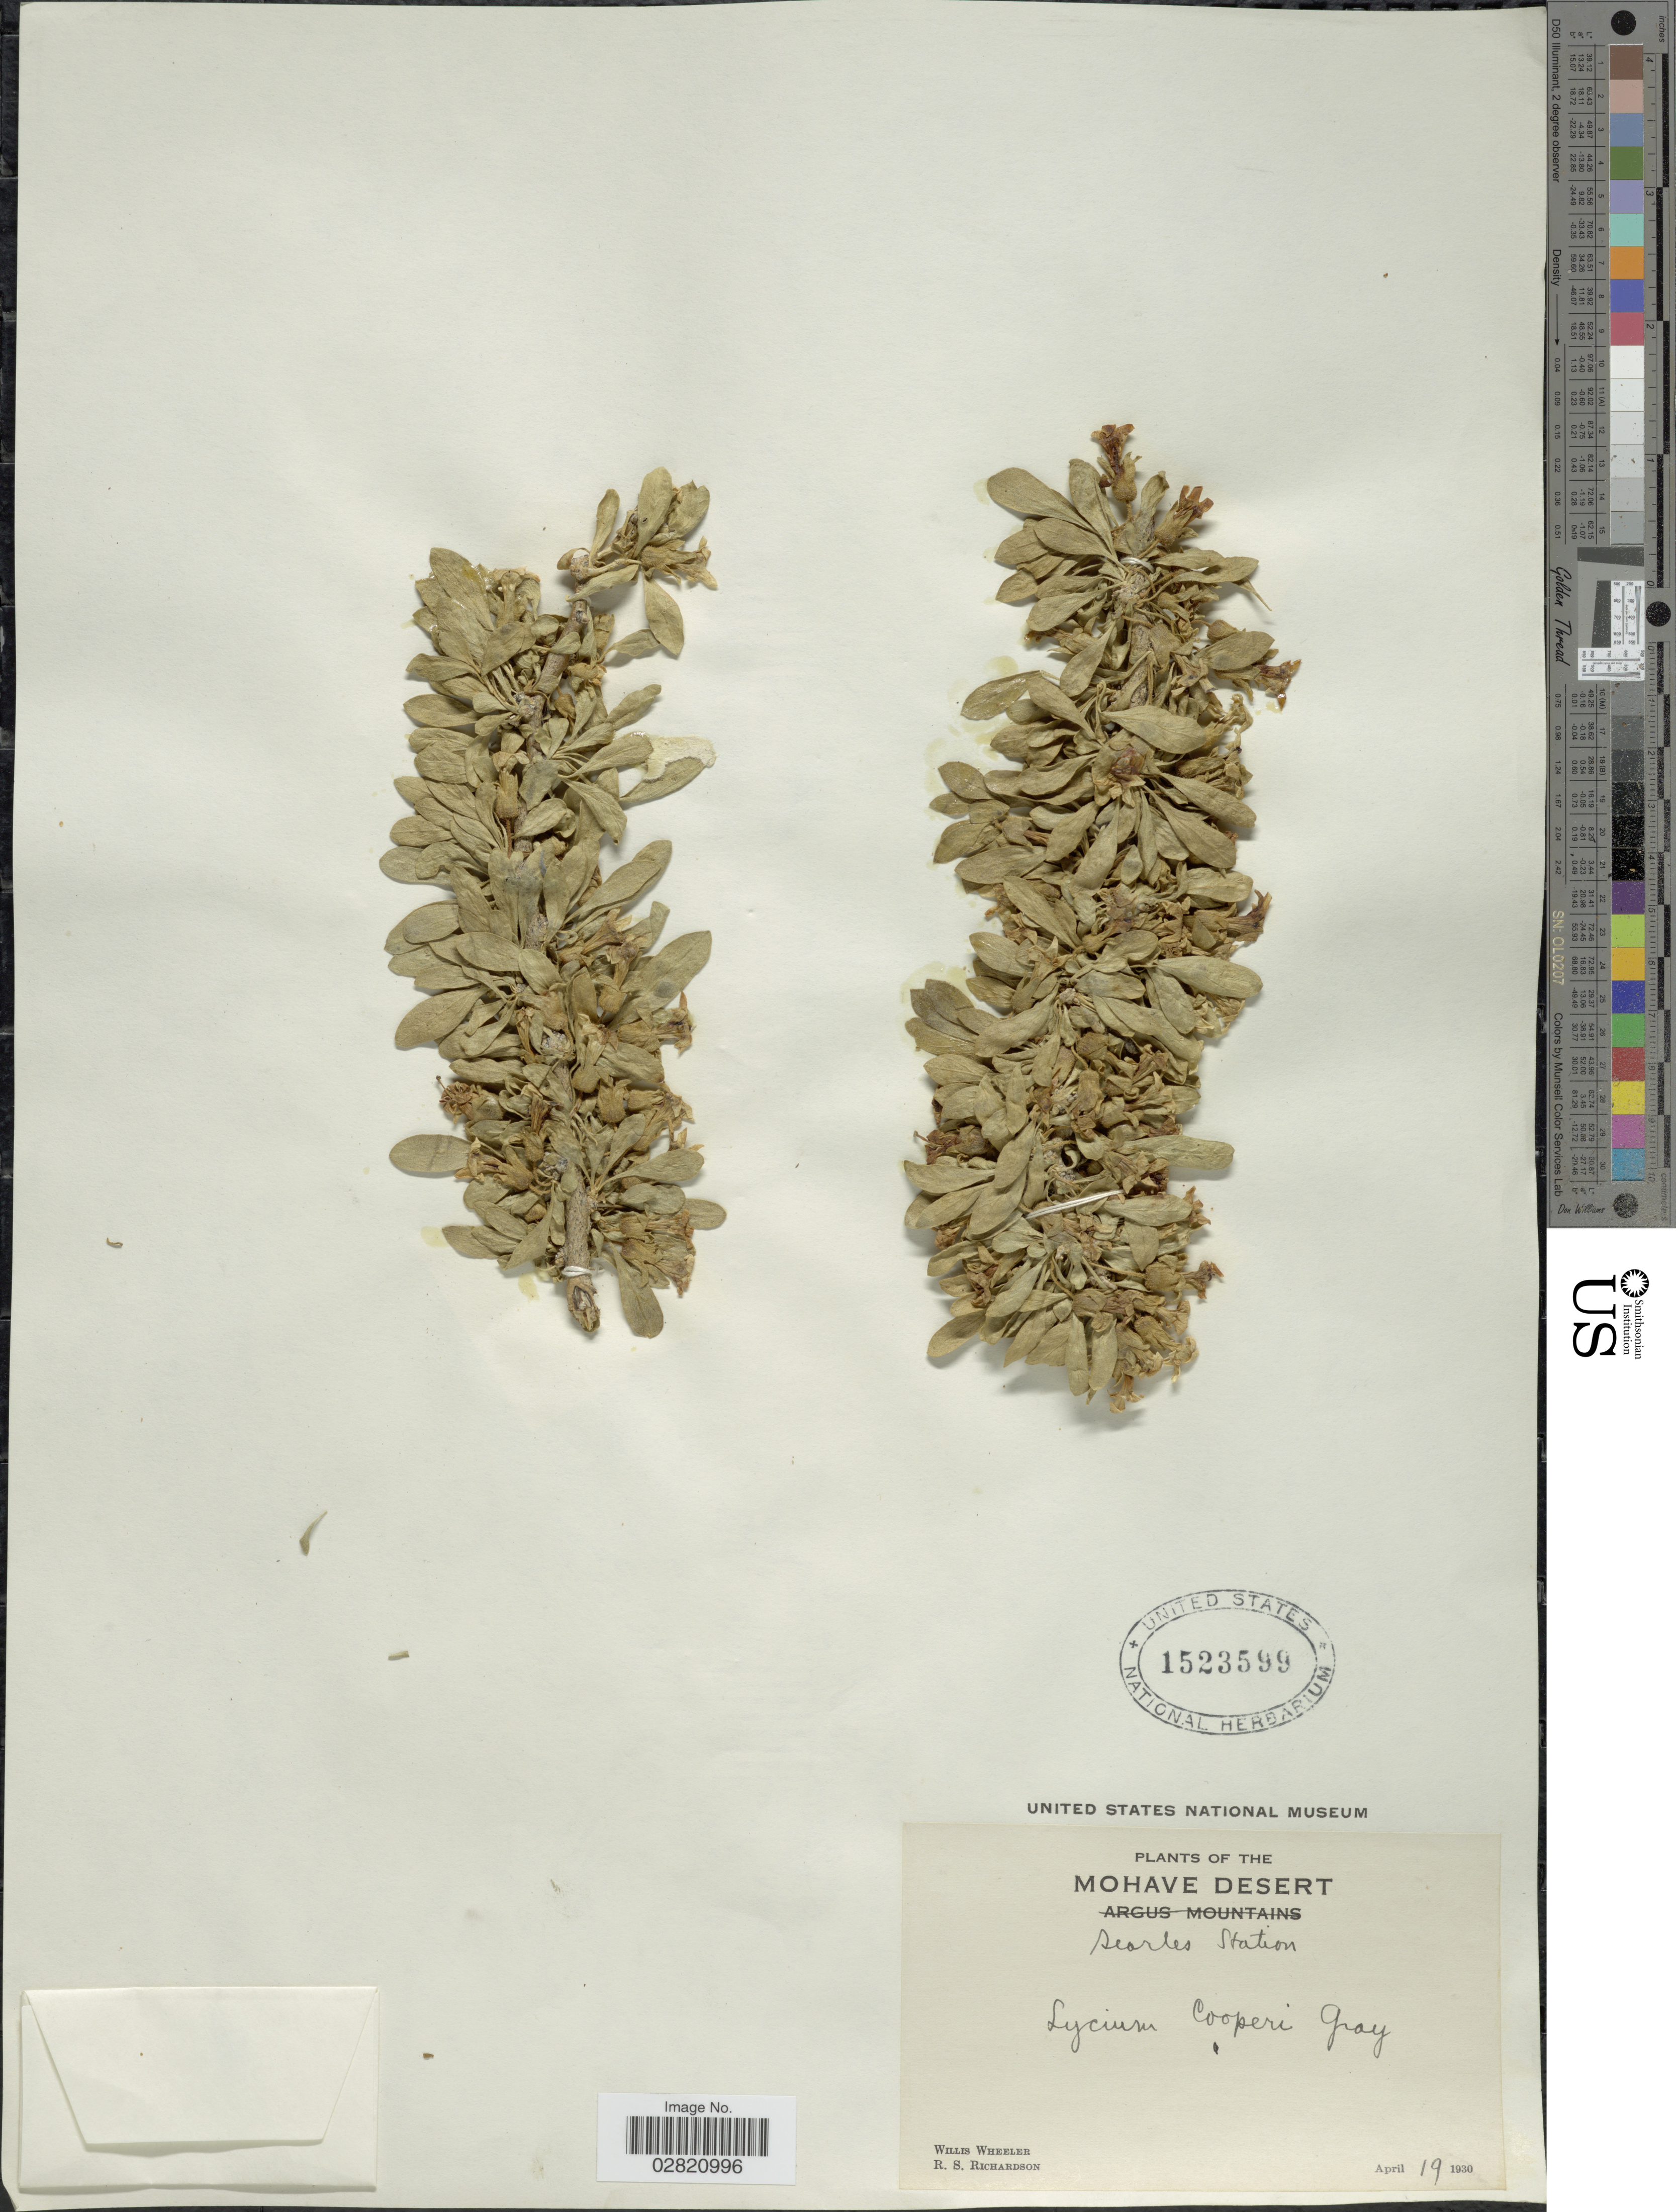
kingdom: Plantae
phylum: Tracheophyta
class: Magnoliopsida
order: Solanales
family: Solanaceae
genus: Lycium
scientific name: Lycium cooperi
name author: A. Gray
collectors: W. Wheeler & R. Richardson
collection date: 1930-04-19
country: United States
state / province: California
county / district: Kern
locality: Mohave Desert, Searles Station.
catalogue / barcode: US 1523599